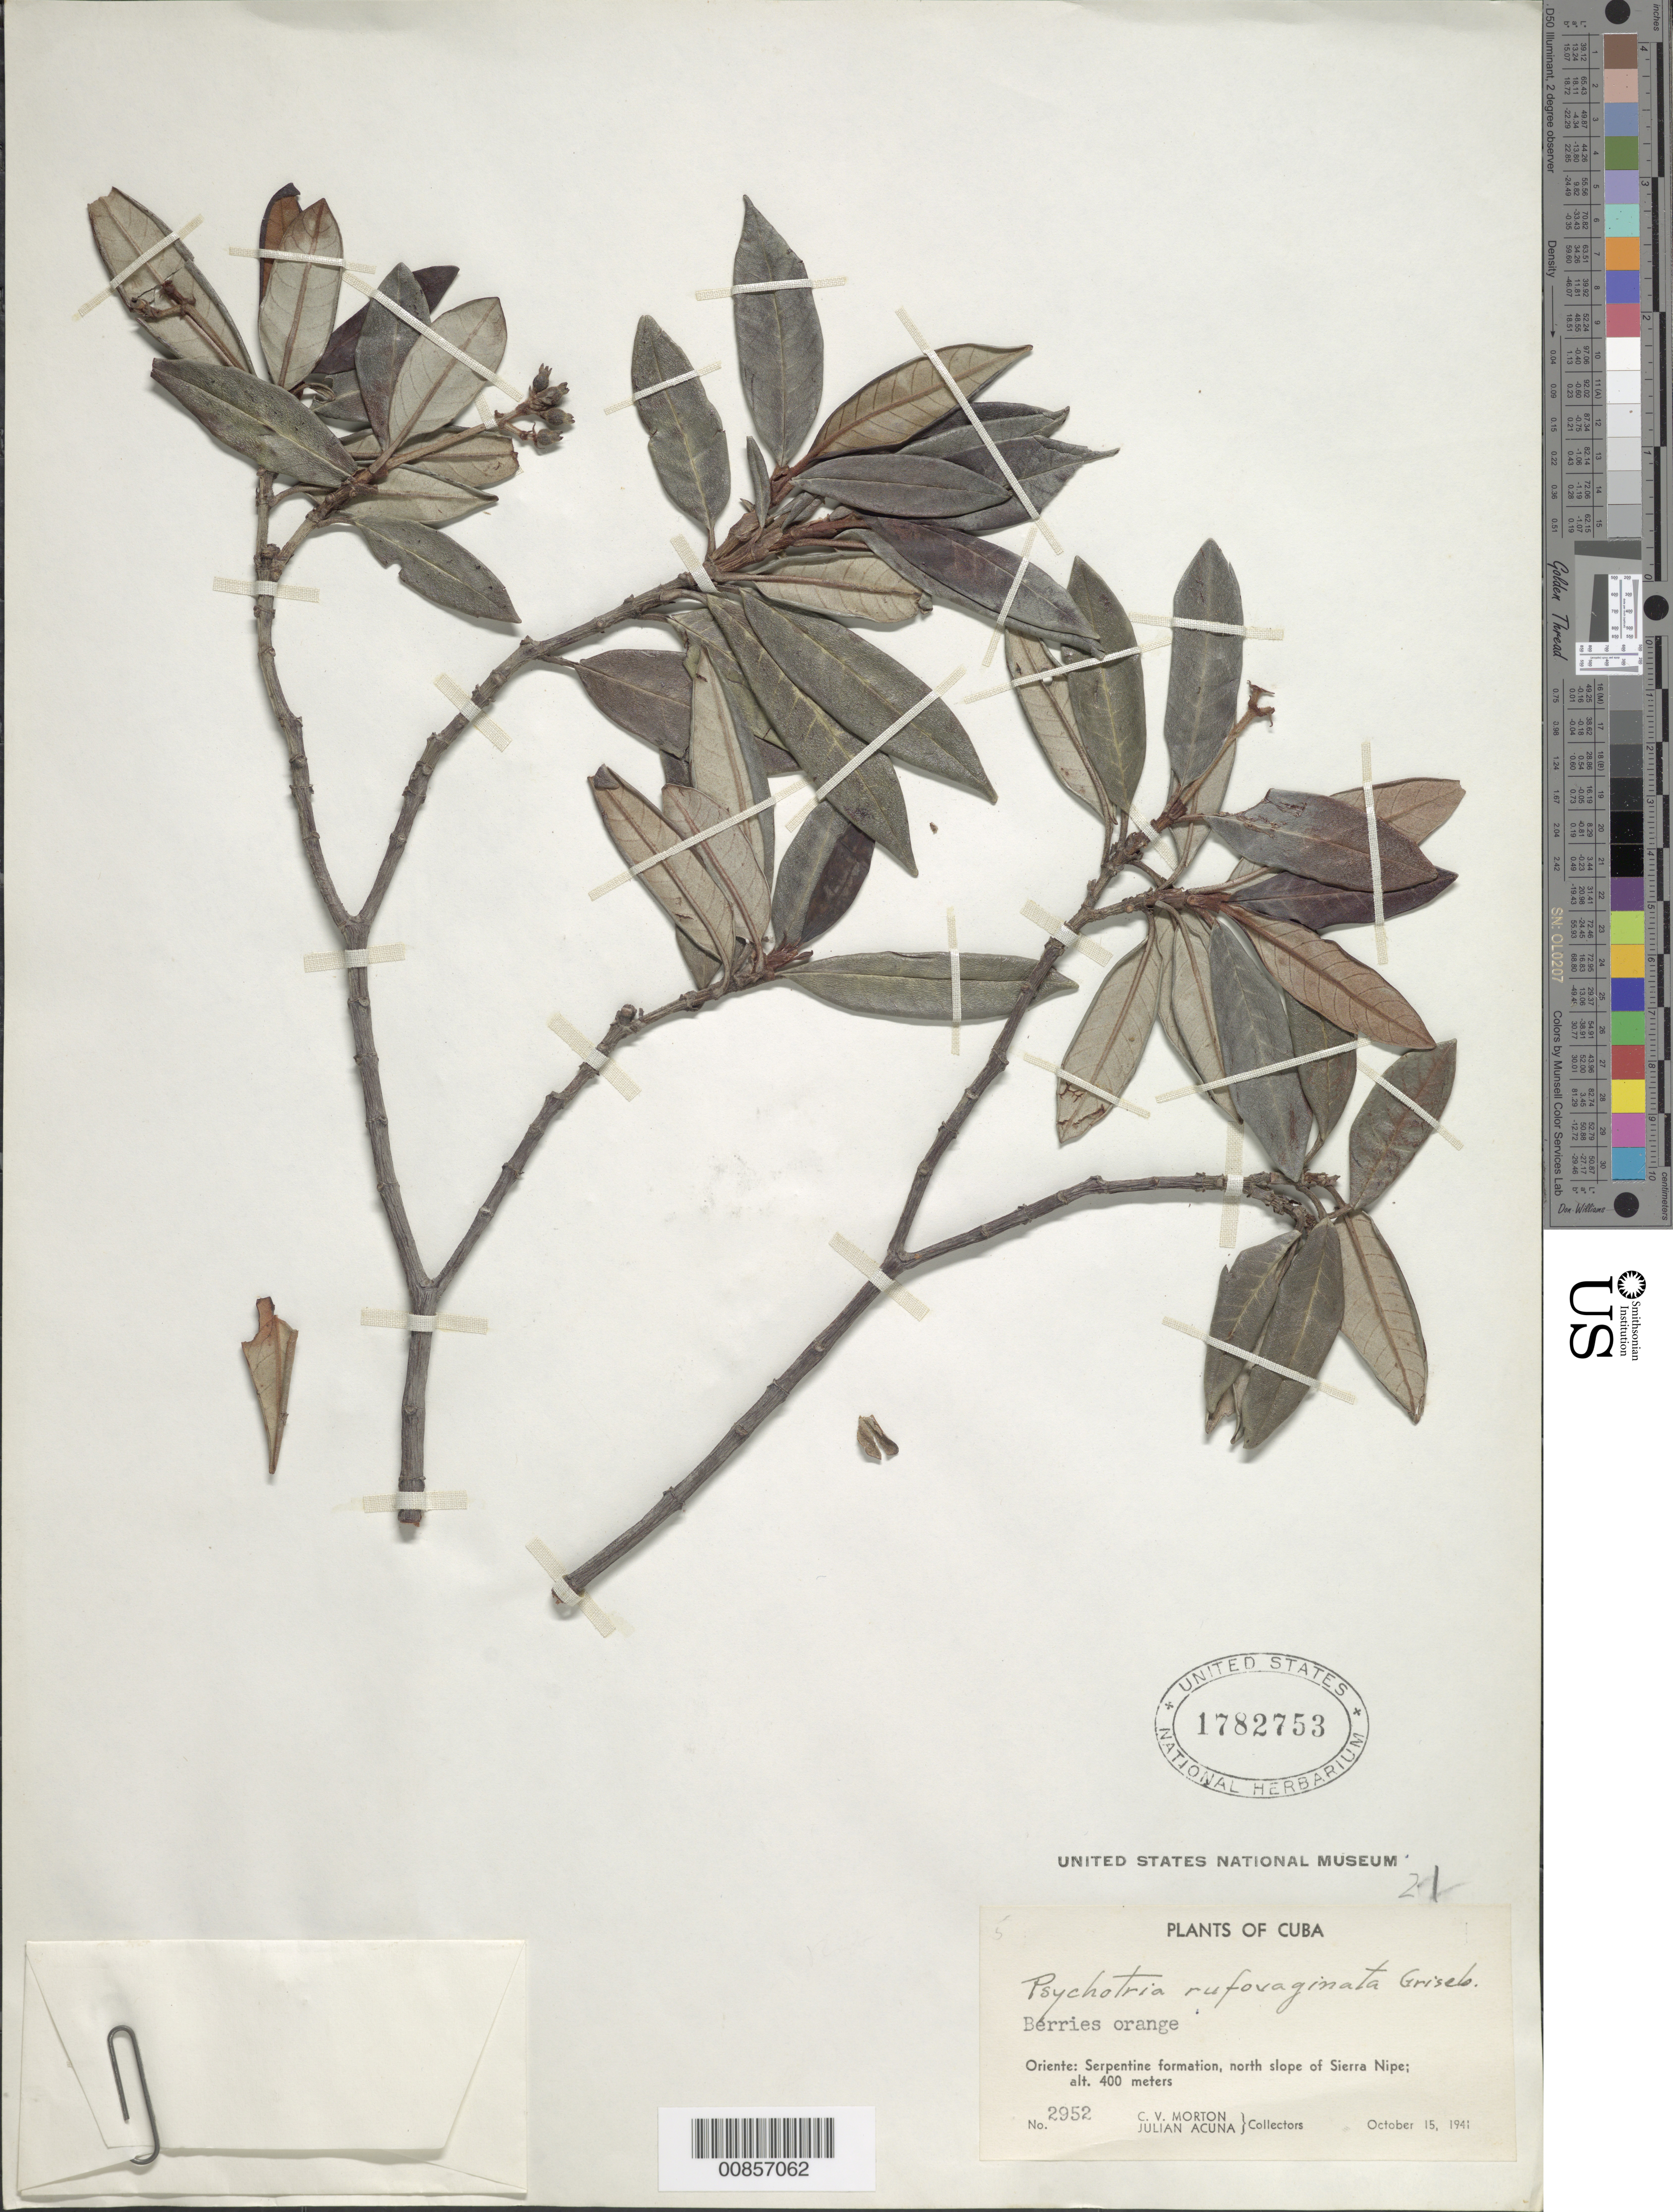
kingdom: Plantae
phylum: Tracheophyta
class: Magnoliopsida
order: Gentianales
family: Rubiaceae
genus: Psychotria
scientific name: Psychotria rufovaginata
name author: Griseb.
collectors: C. V. Morton & J. Acuña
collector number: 2952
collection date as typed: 15 Oct 1941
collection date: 1941-10-15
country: Cuba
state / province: Oriente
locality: North slope of Sierra Nipe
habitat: Serpentine formation, mountain slope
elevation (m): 400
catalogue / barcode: US 1782753